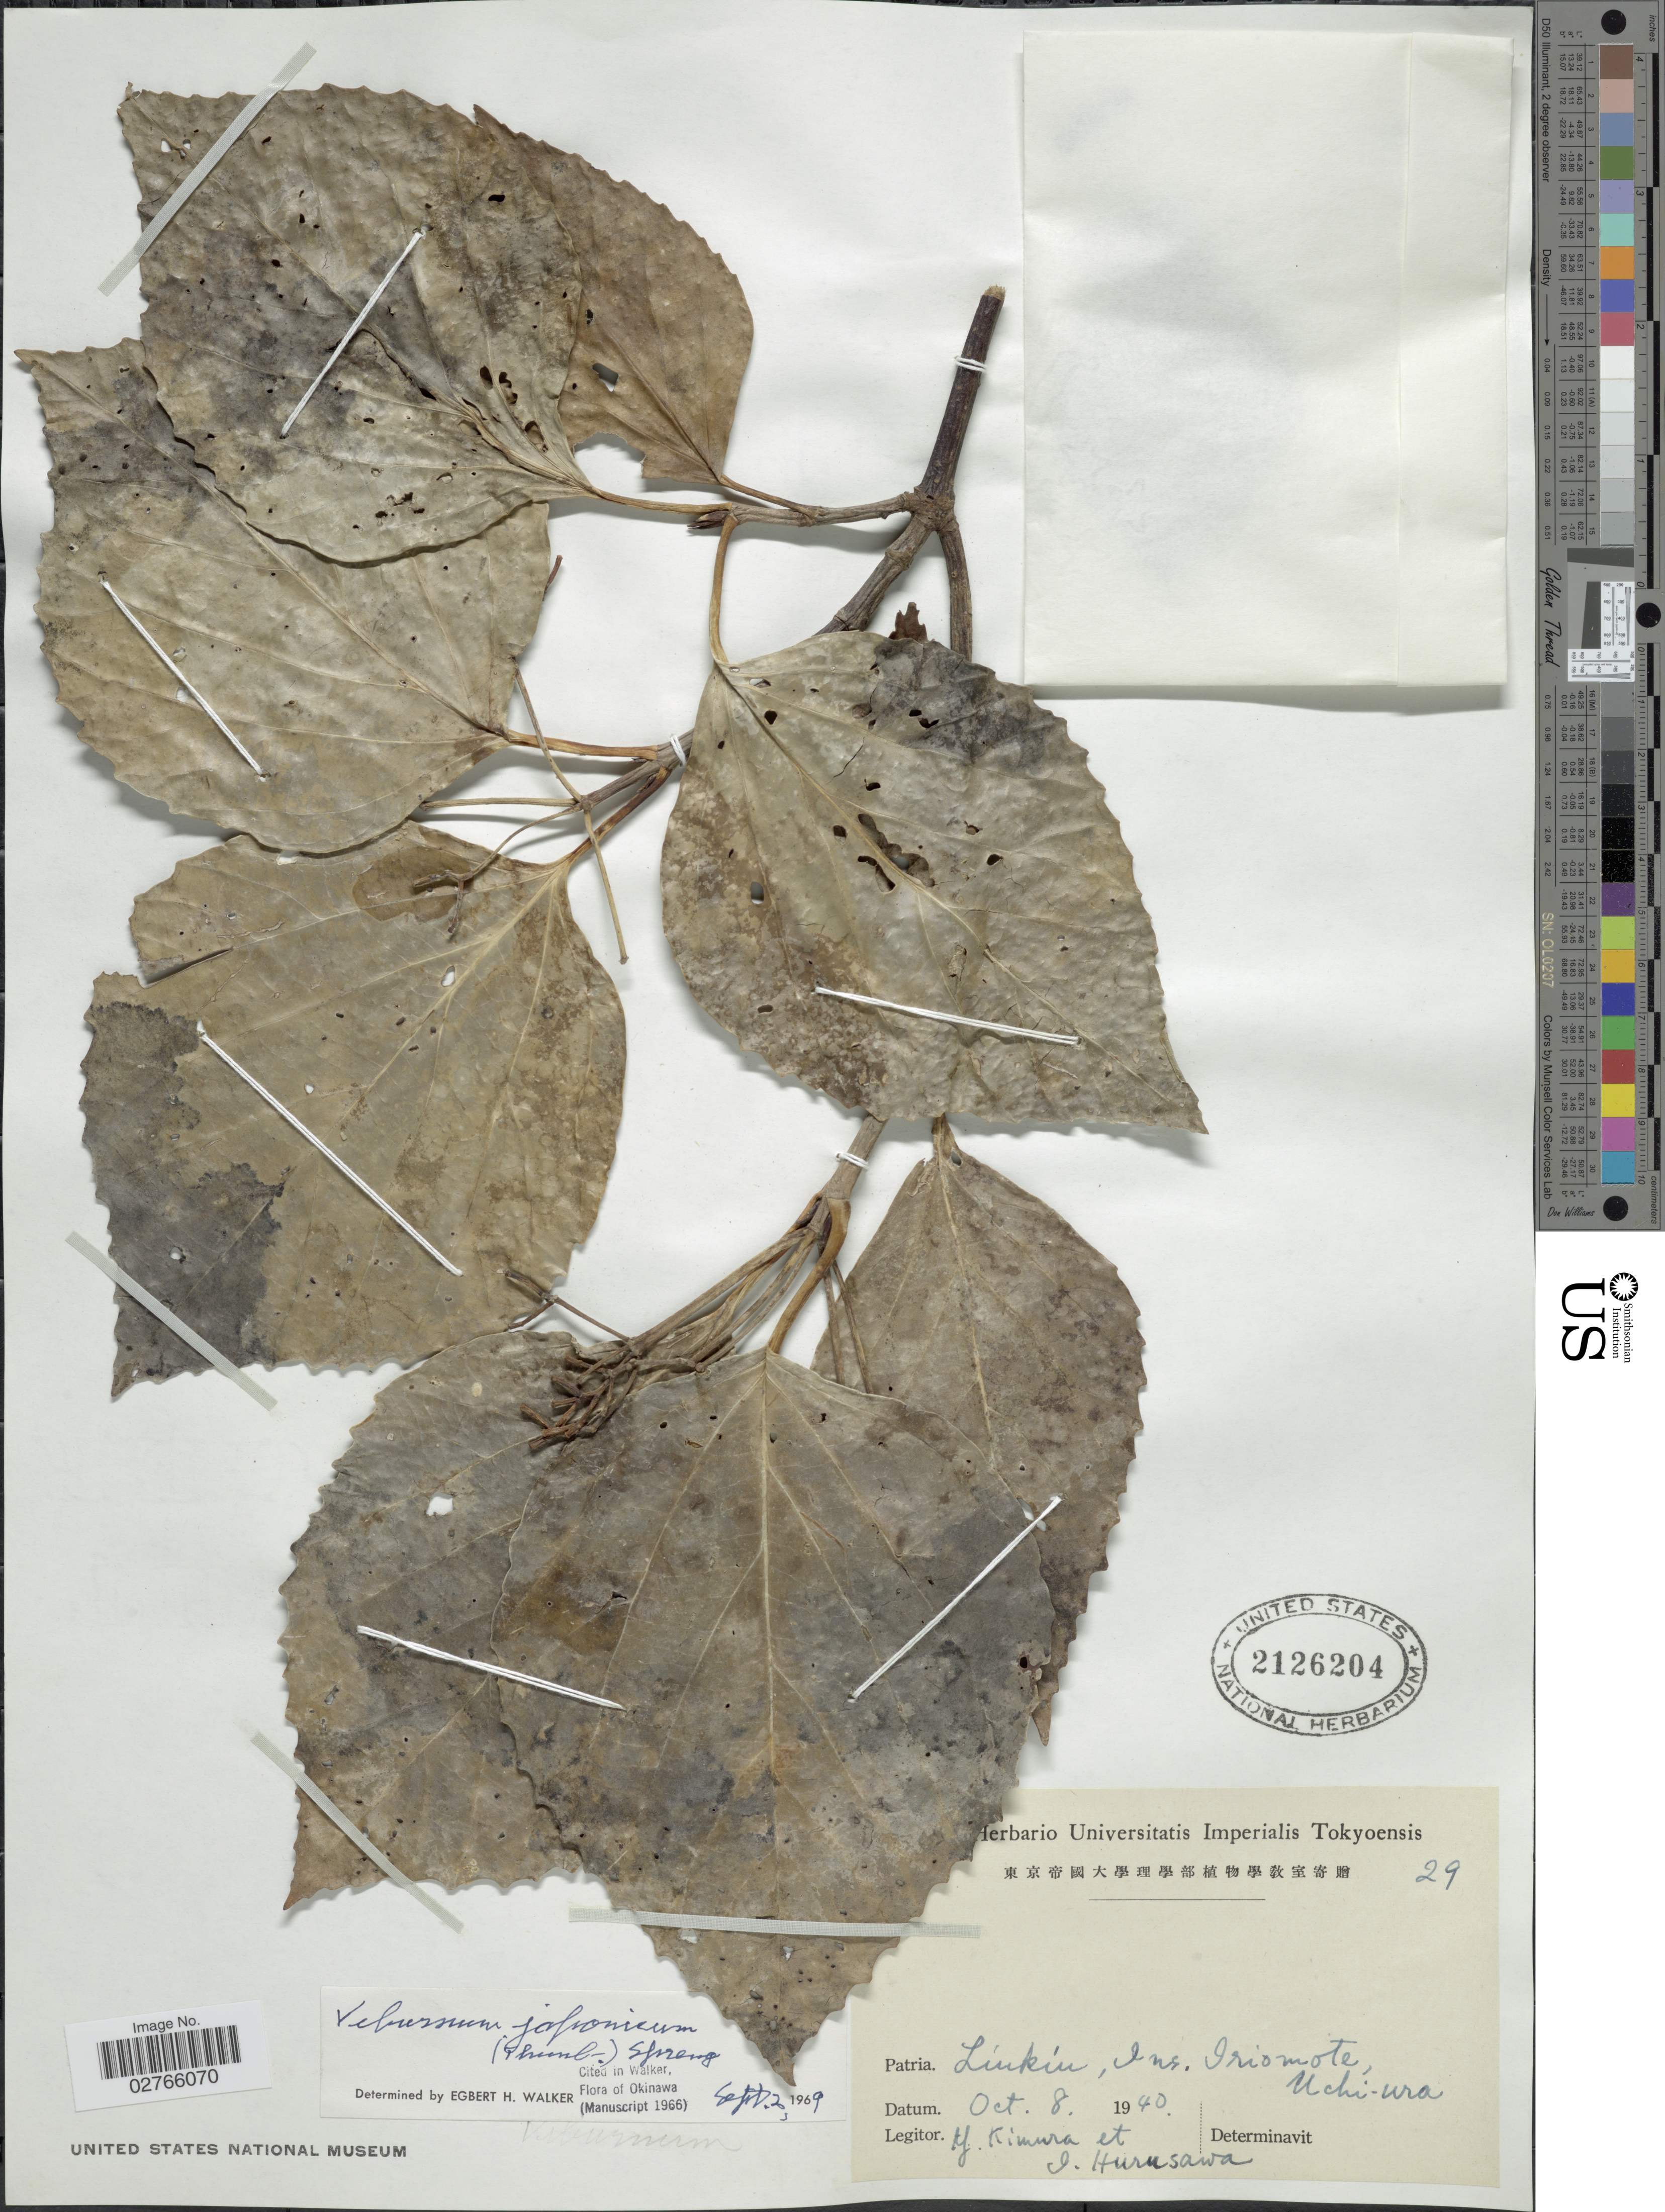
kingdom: Plantae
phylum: Tracheophyta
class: Magnoliopsida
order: Dipsacales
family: Viburnaceae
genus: Viburnum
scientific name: Viburnum japonicum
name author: (Thunb.) C.K. Spreng.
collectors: Y. Kimura & I. Hurusawa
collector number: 29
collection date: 1940-10-08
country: Japan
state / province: Okinawa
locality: Liukiu, Ins. Iriomote, Uchi-ura.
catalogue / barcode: US 2126204